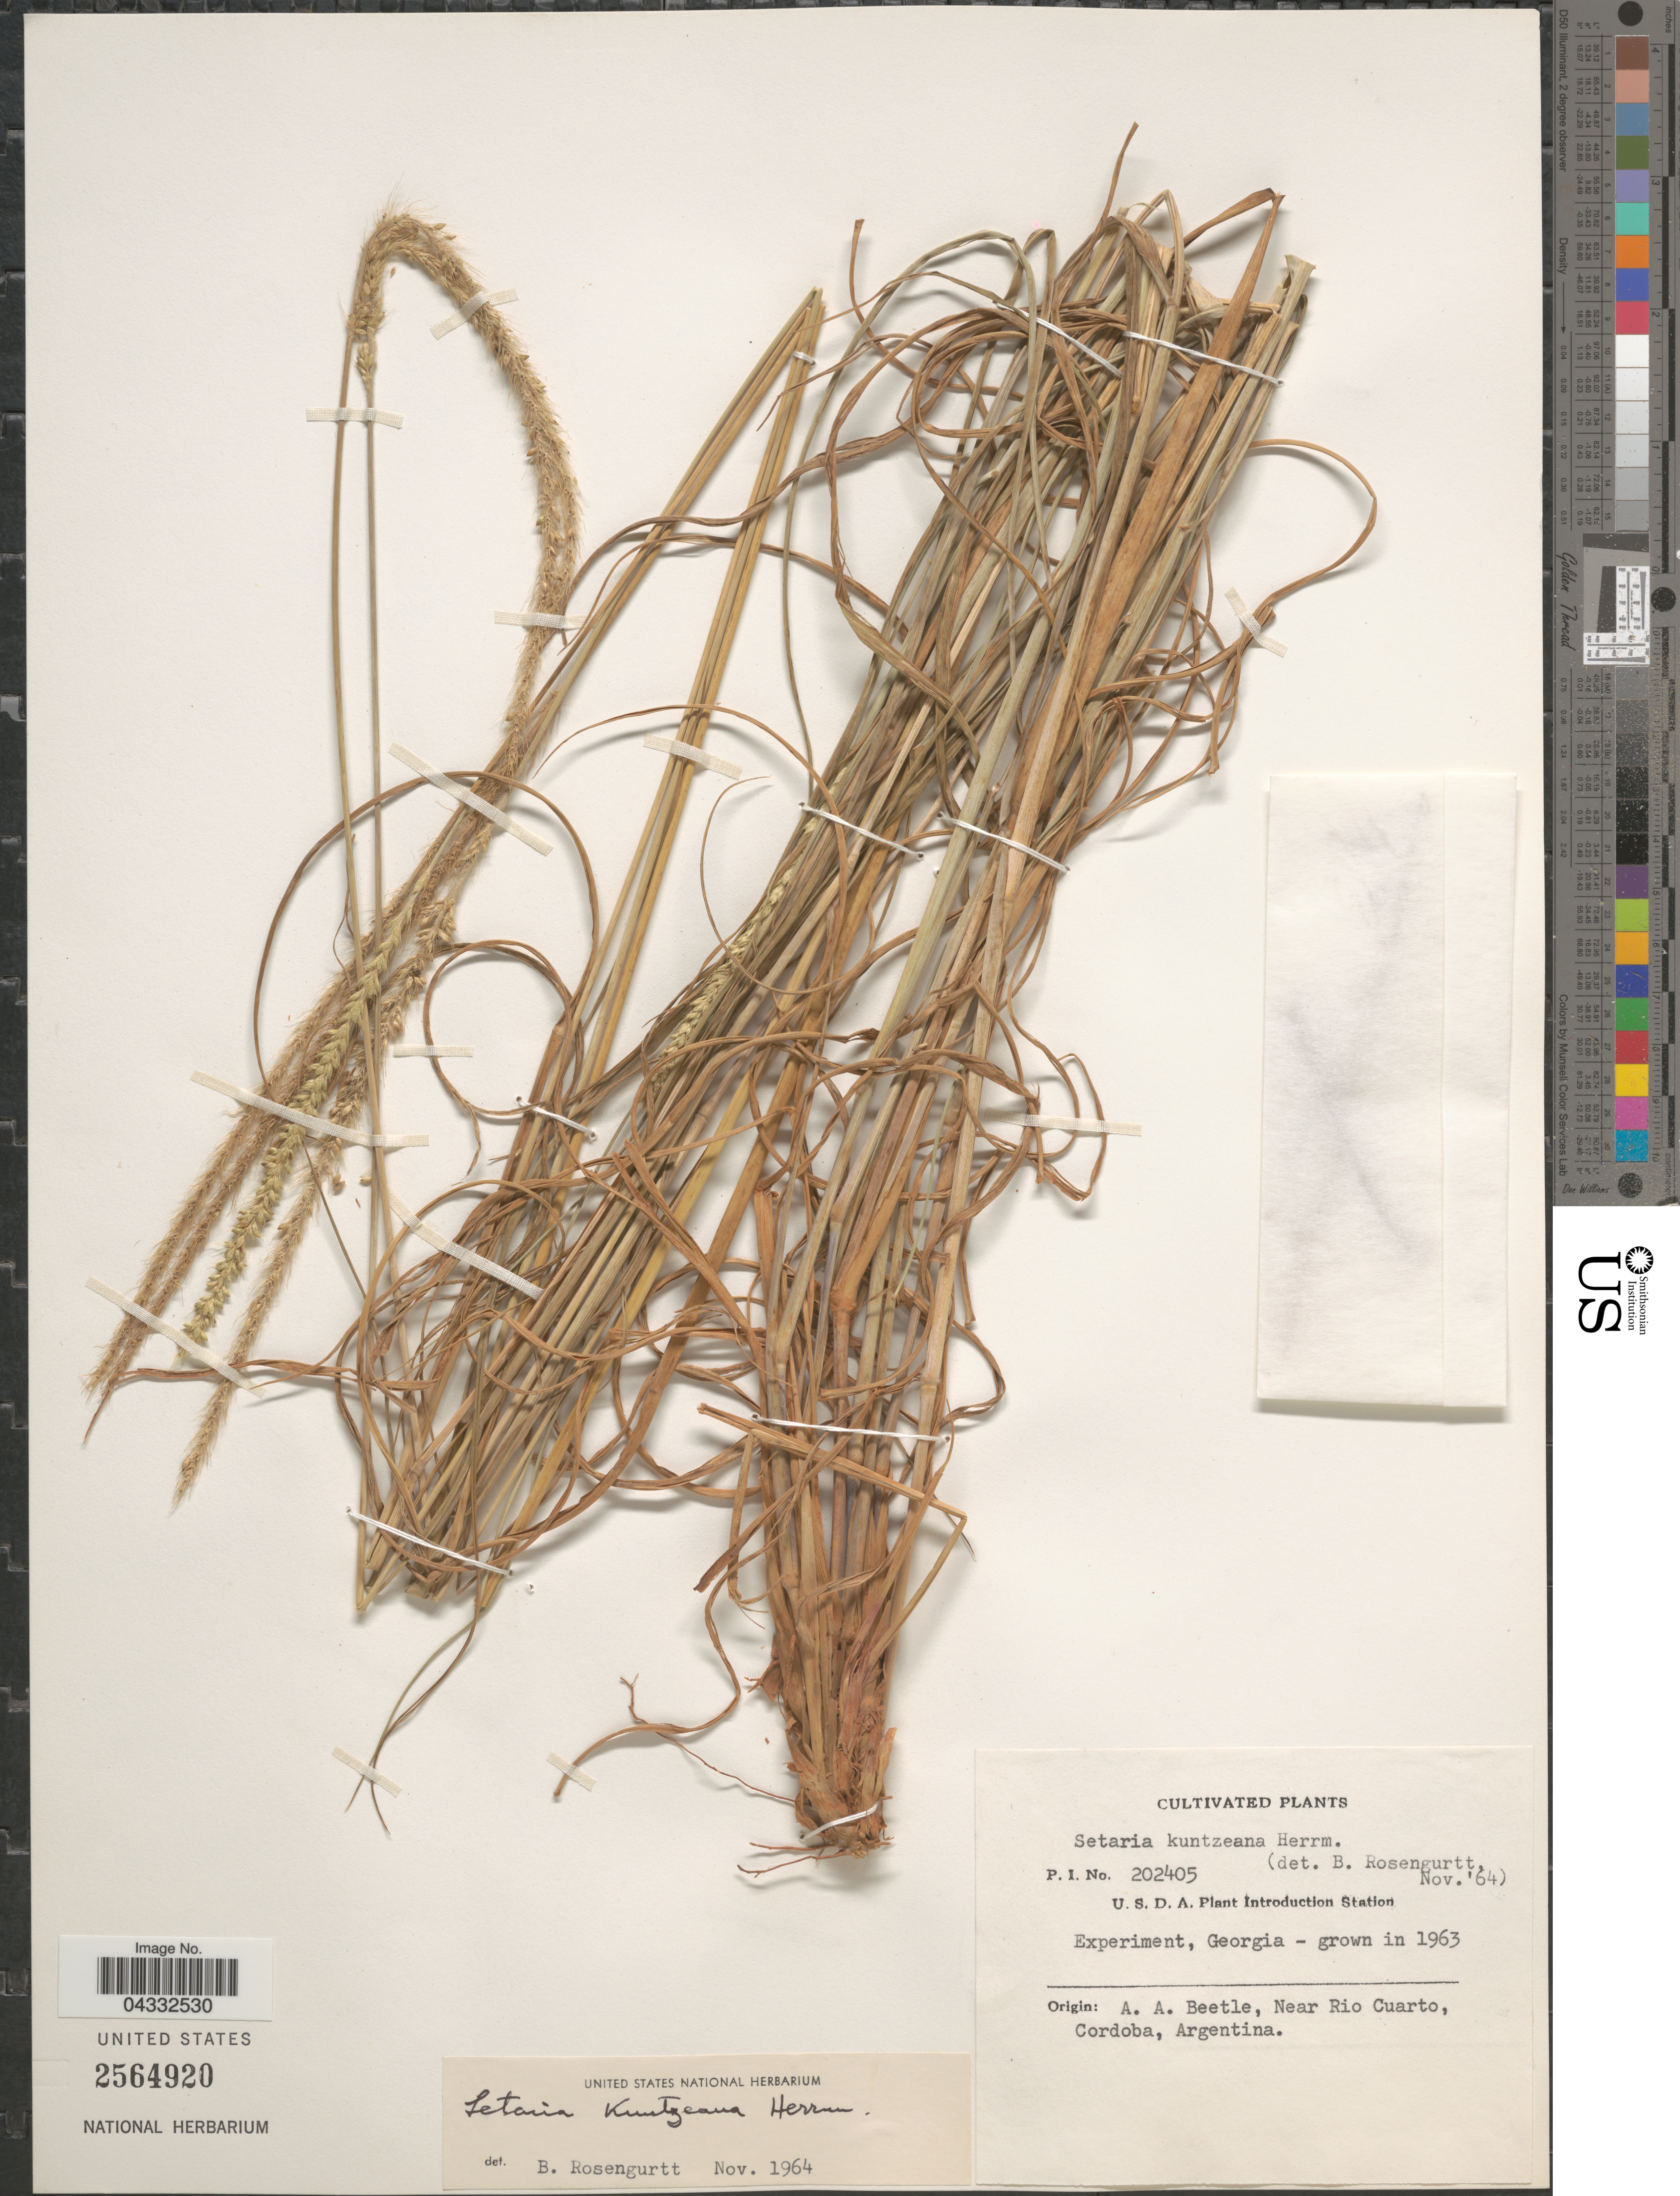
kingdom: Plantae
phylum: Tracheophyta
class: Liliopsida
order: Poales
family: Poaceae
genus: Setaria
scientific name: Setaria mendocina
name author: Phil.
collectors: A. A. Beetle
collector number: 202405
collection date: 1963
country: United States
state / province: Georgia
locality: U.S.D.A. Plant Introduction Station. Experiment.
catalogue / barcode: US 2564920